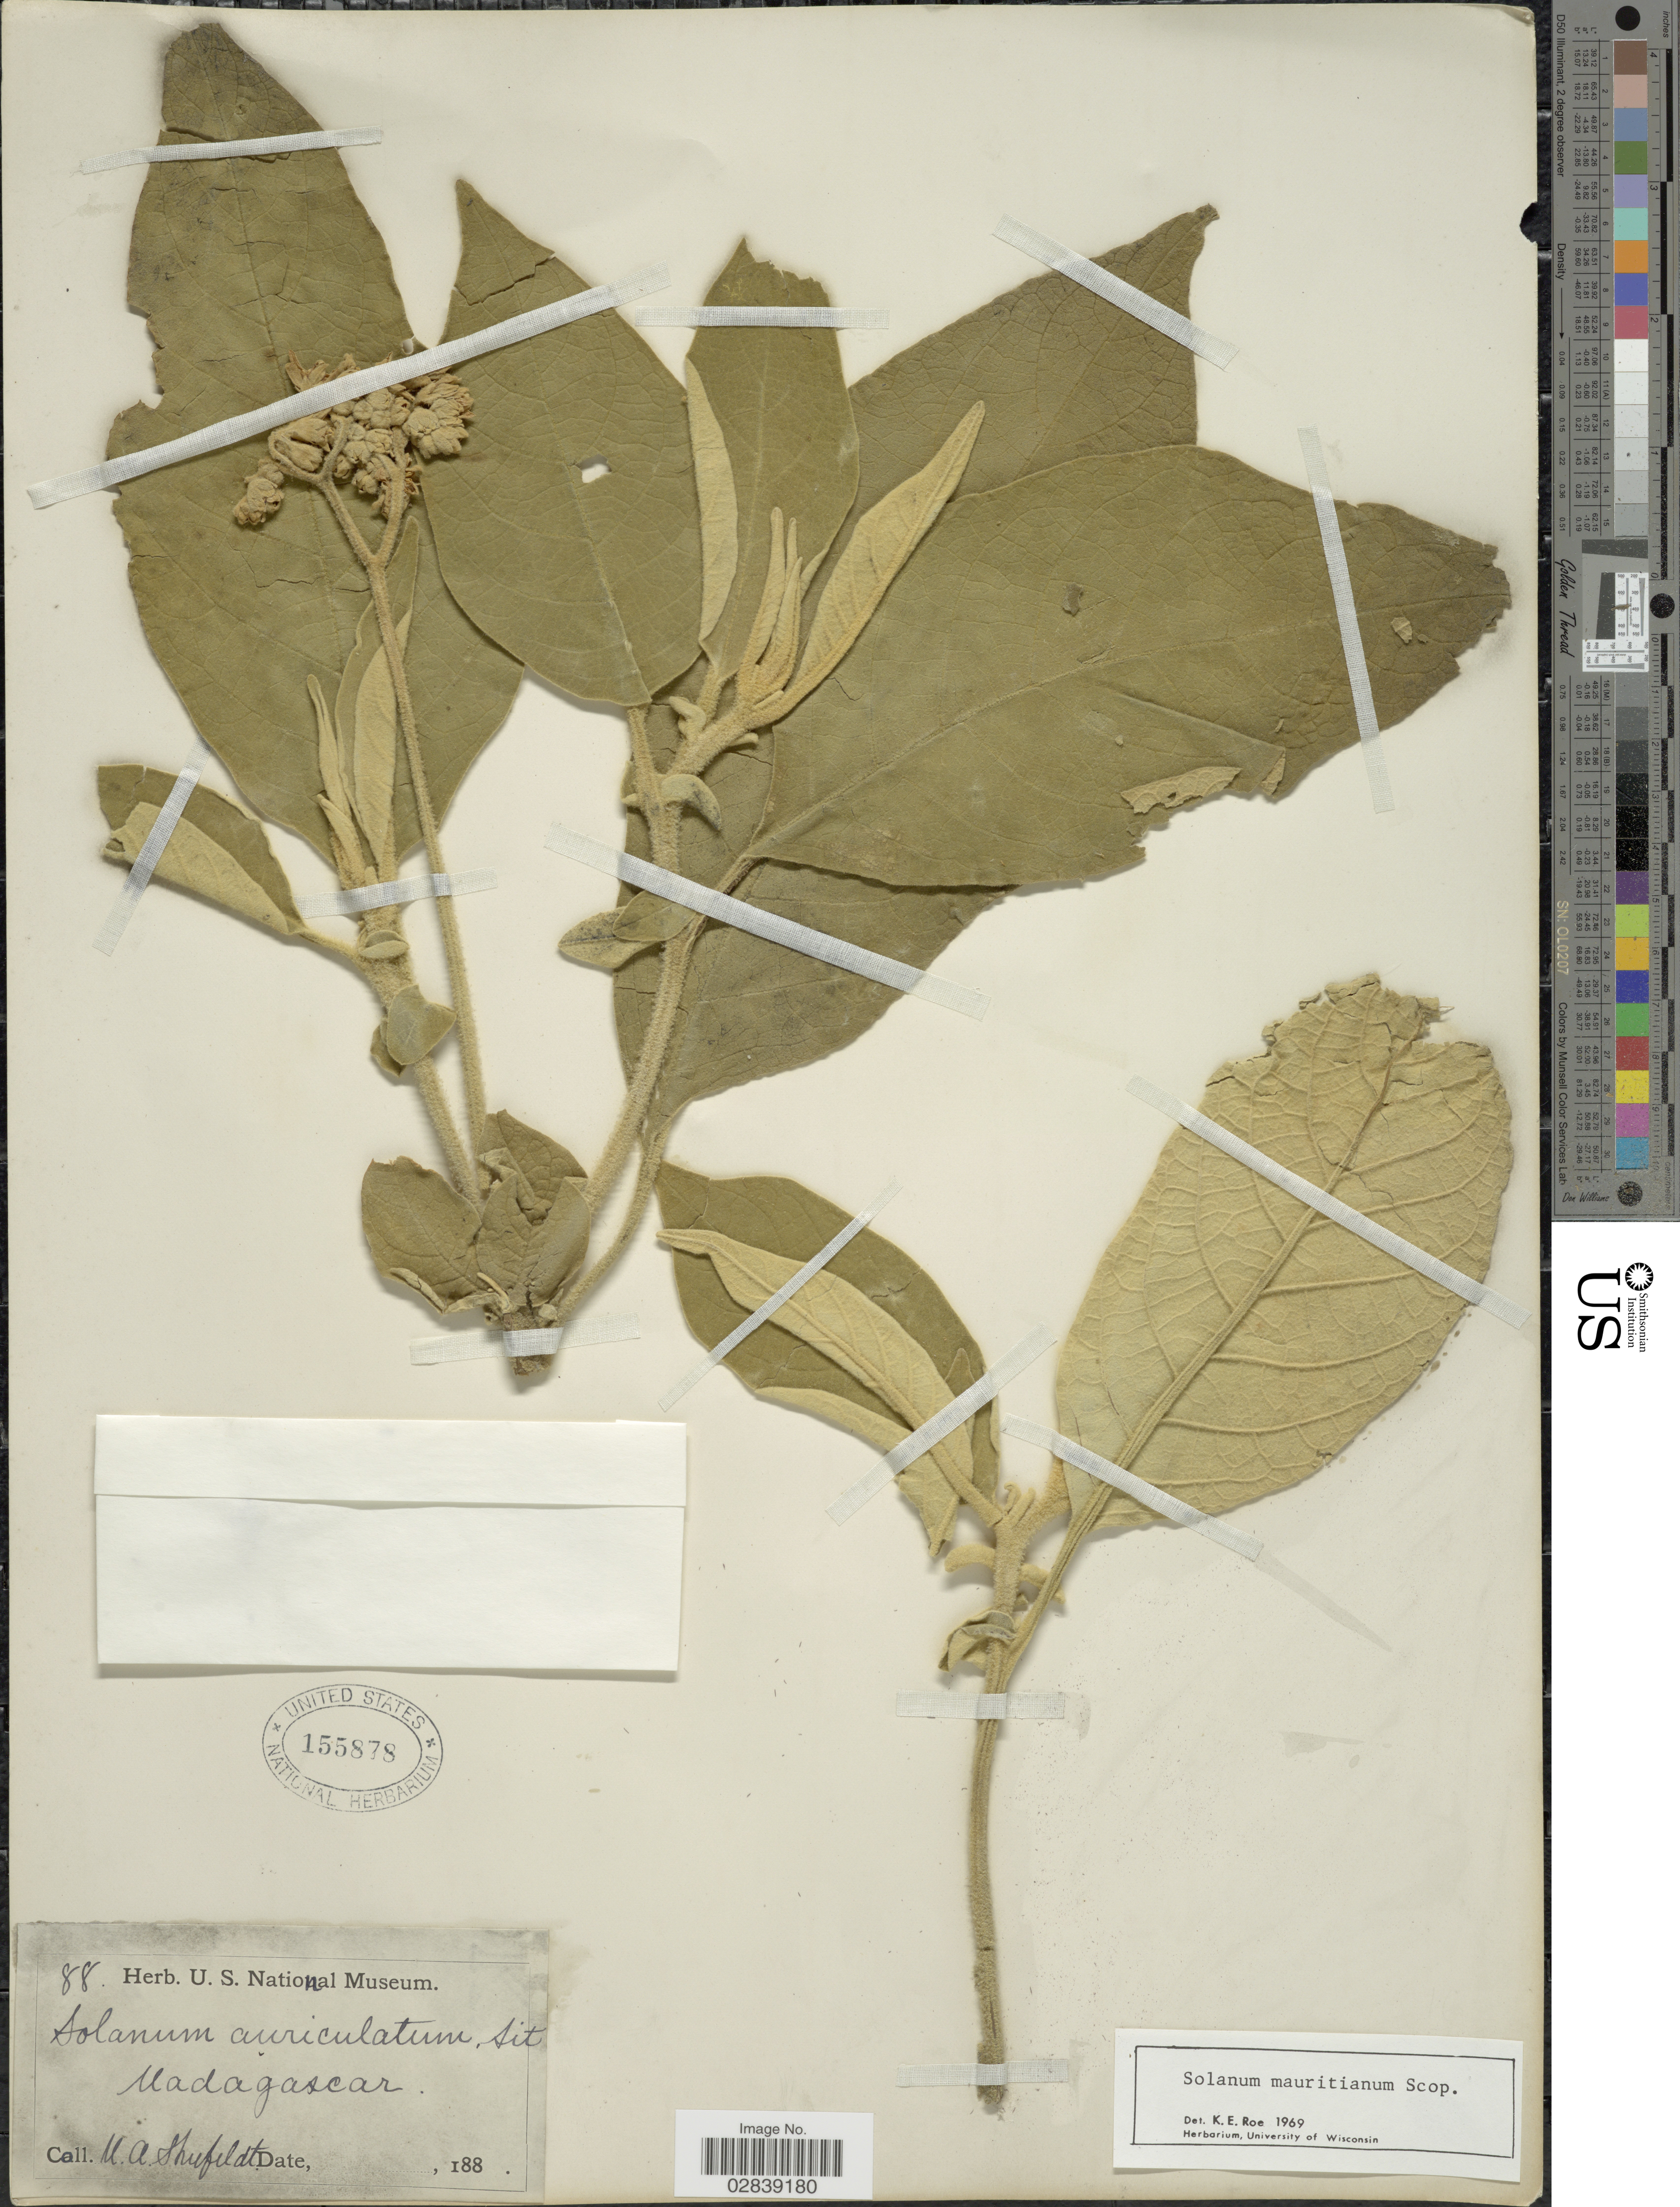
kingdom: Plantae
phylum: Tracheophyta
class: Magnoliopsida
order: Solanales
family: Solanaceae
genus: Solanum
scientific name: Solanum mauritianum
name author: Scop.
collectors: M. Shufeldt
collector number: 88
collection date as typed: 188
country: Madagascar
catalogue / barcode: US 155878